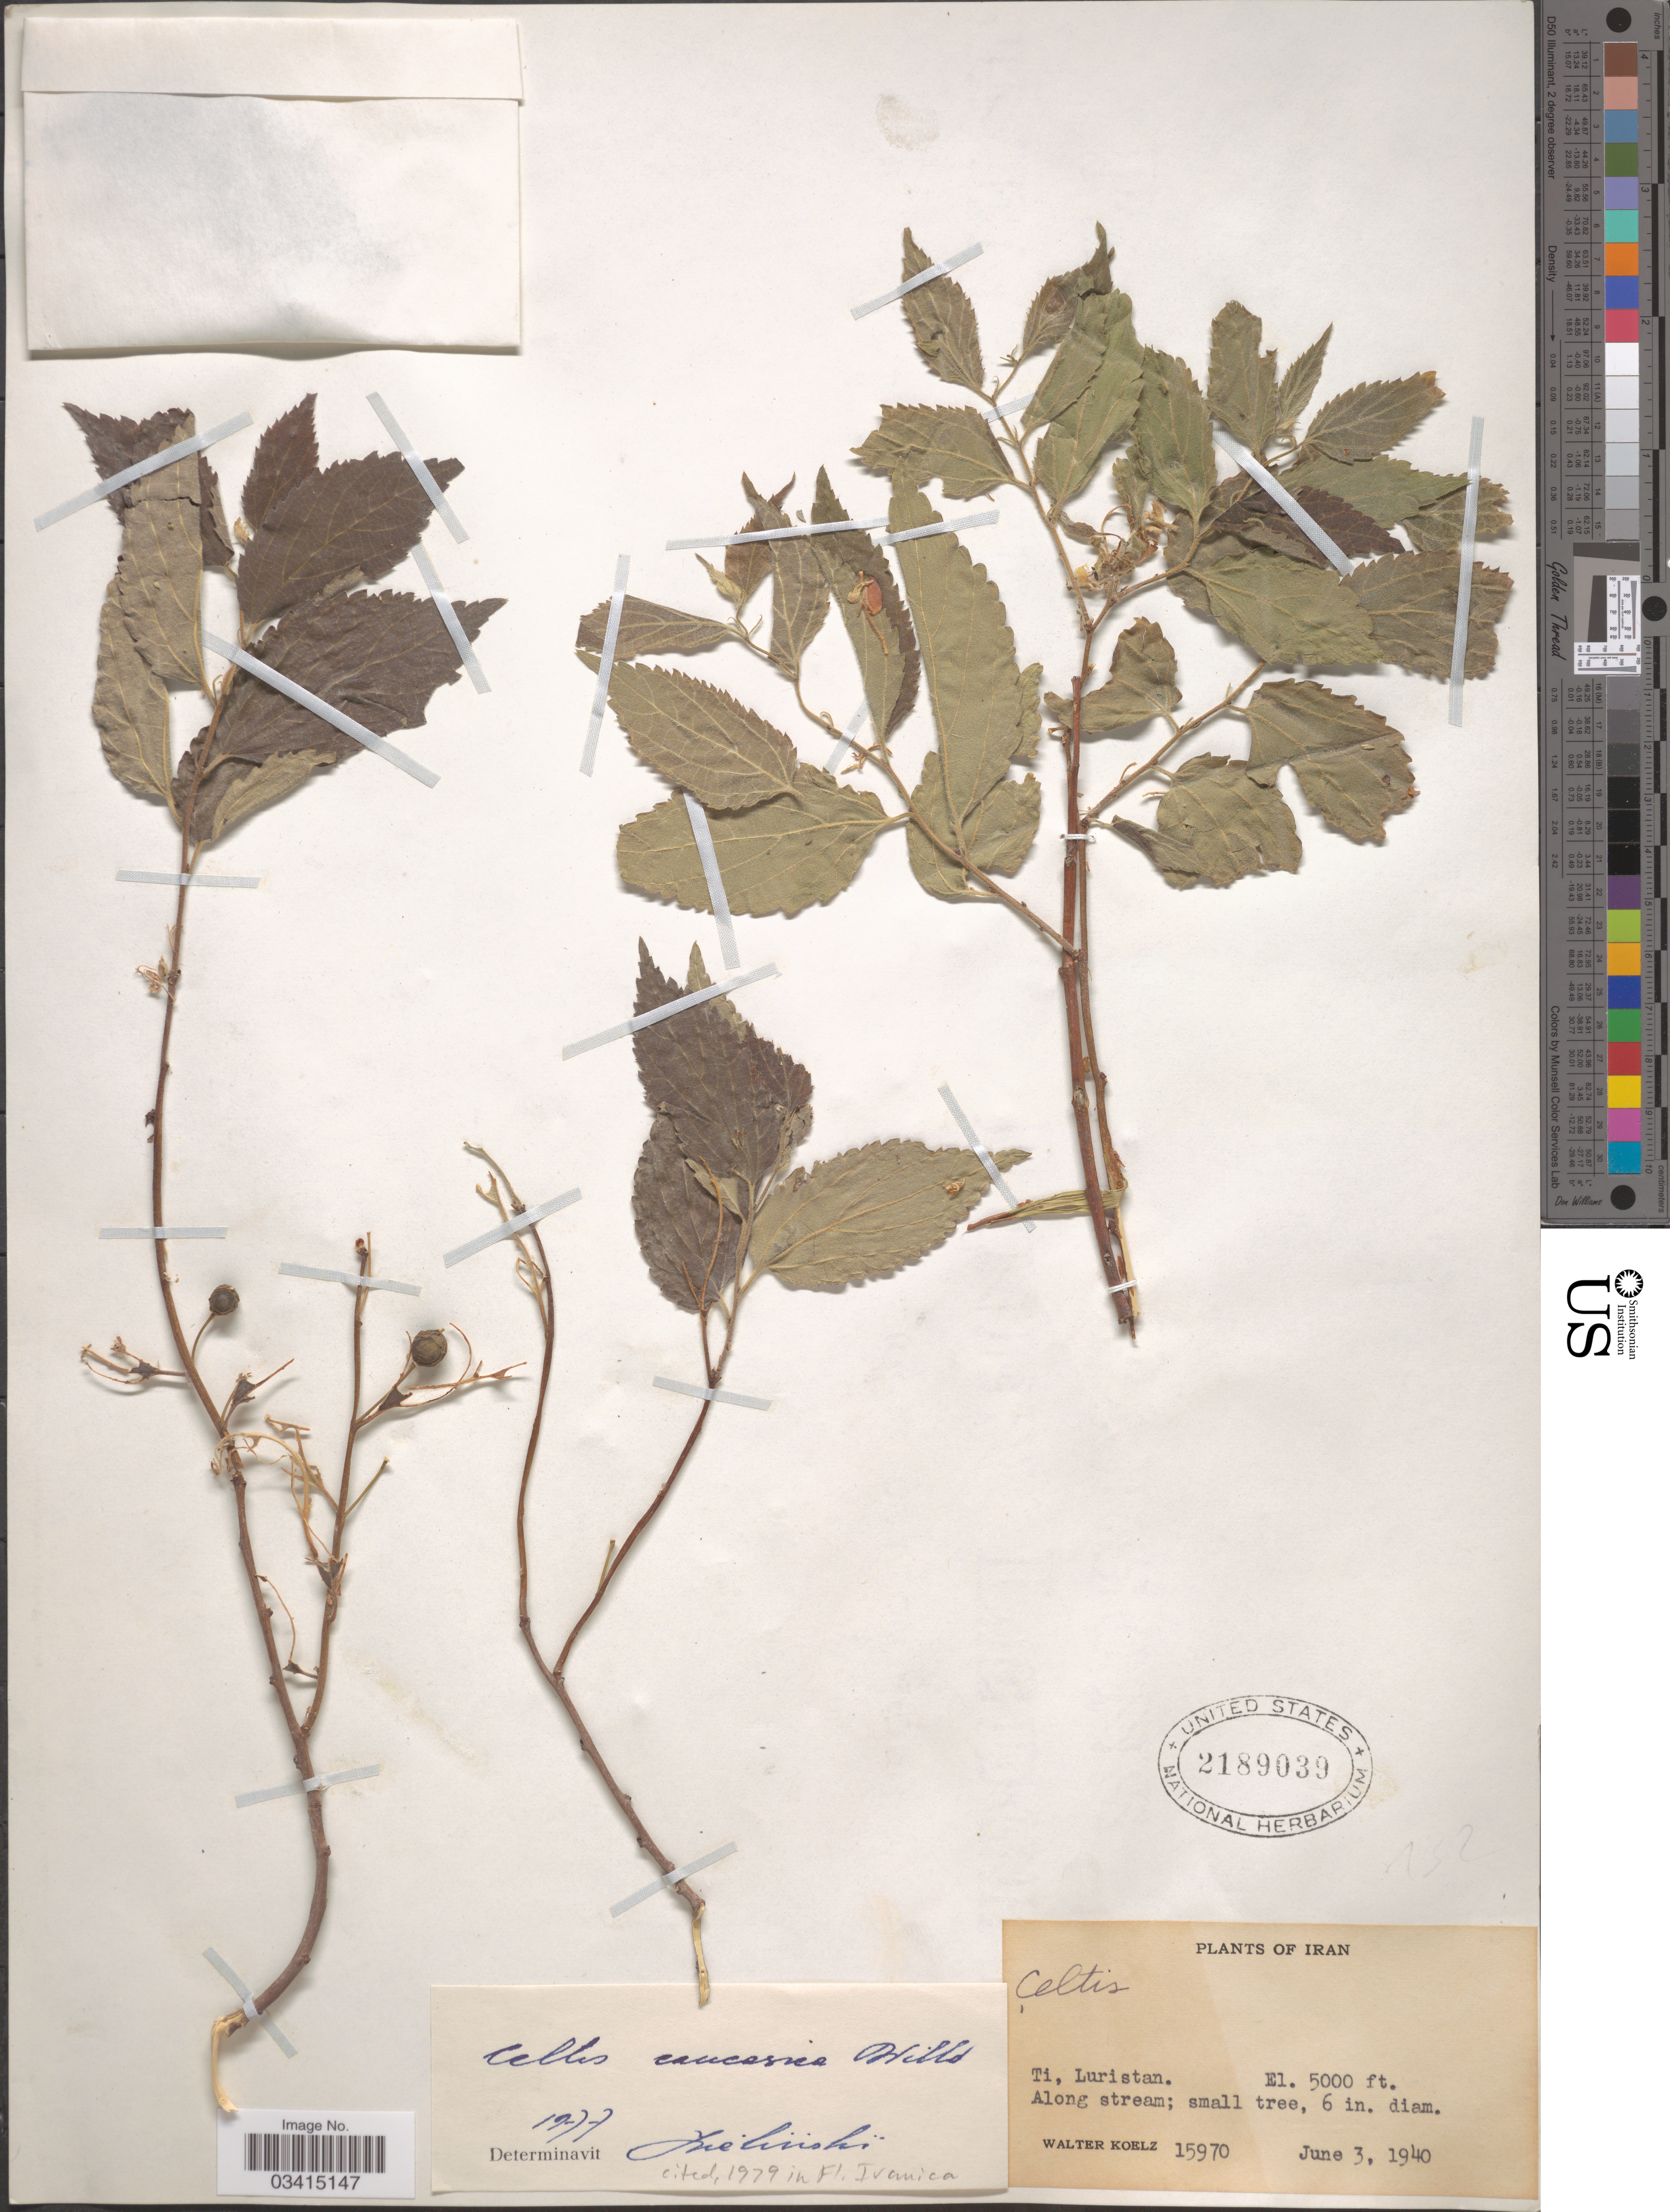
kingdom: Plantae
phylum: Tracheophyta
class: Magnoliopsida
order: Rosales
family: Cannabaceae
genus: Celtis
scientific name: Celtis caucasica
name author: Willd.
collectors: W. N. Koelz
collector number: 15970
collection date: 1940-06-03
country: Iran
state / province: Lorestan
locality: Ti, Luristan.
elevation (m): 1524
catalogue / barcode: US 2189039